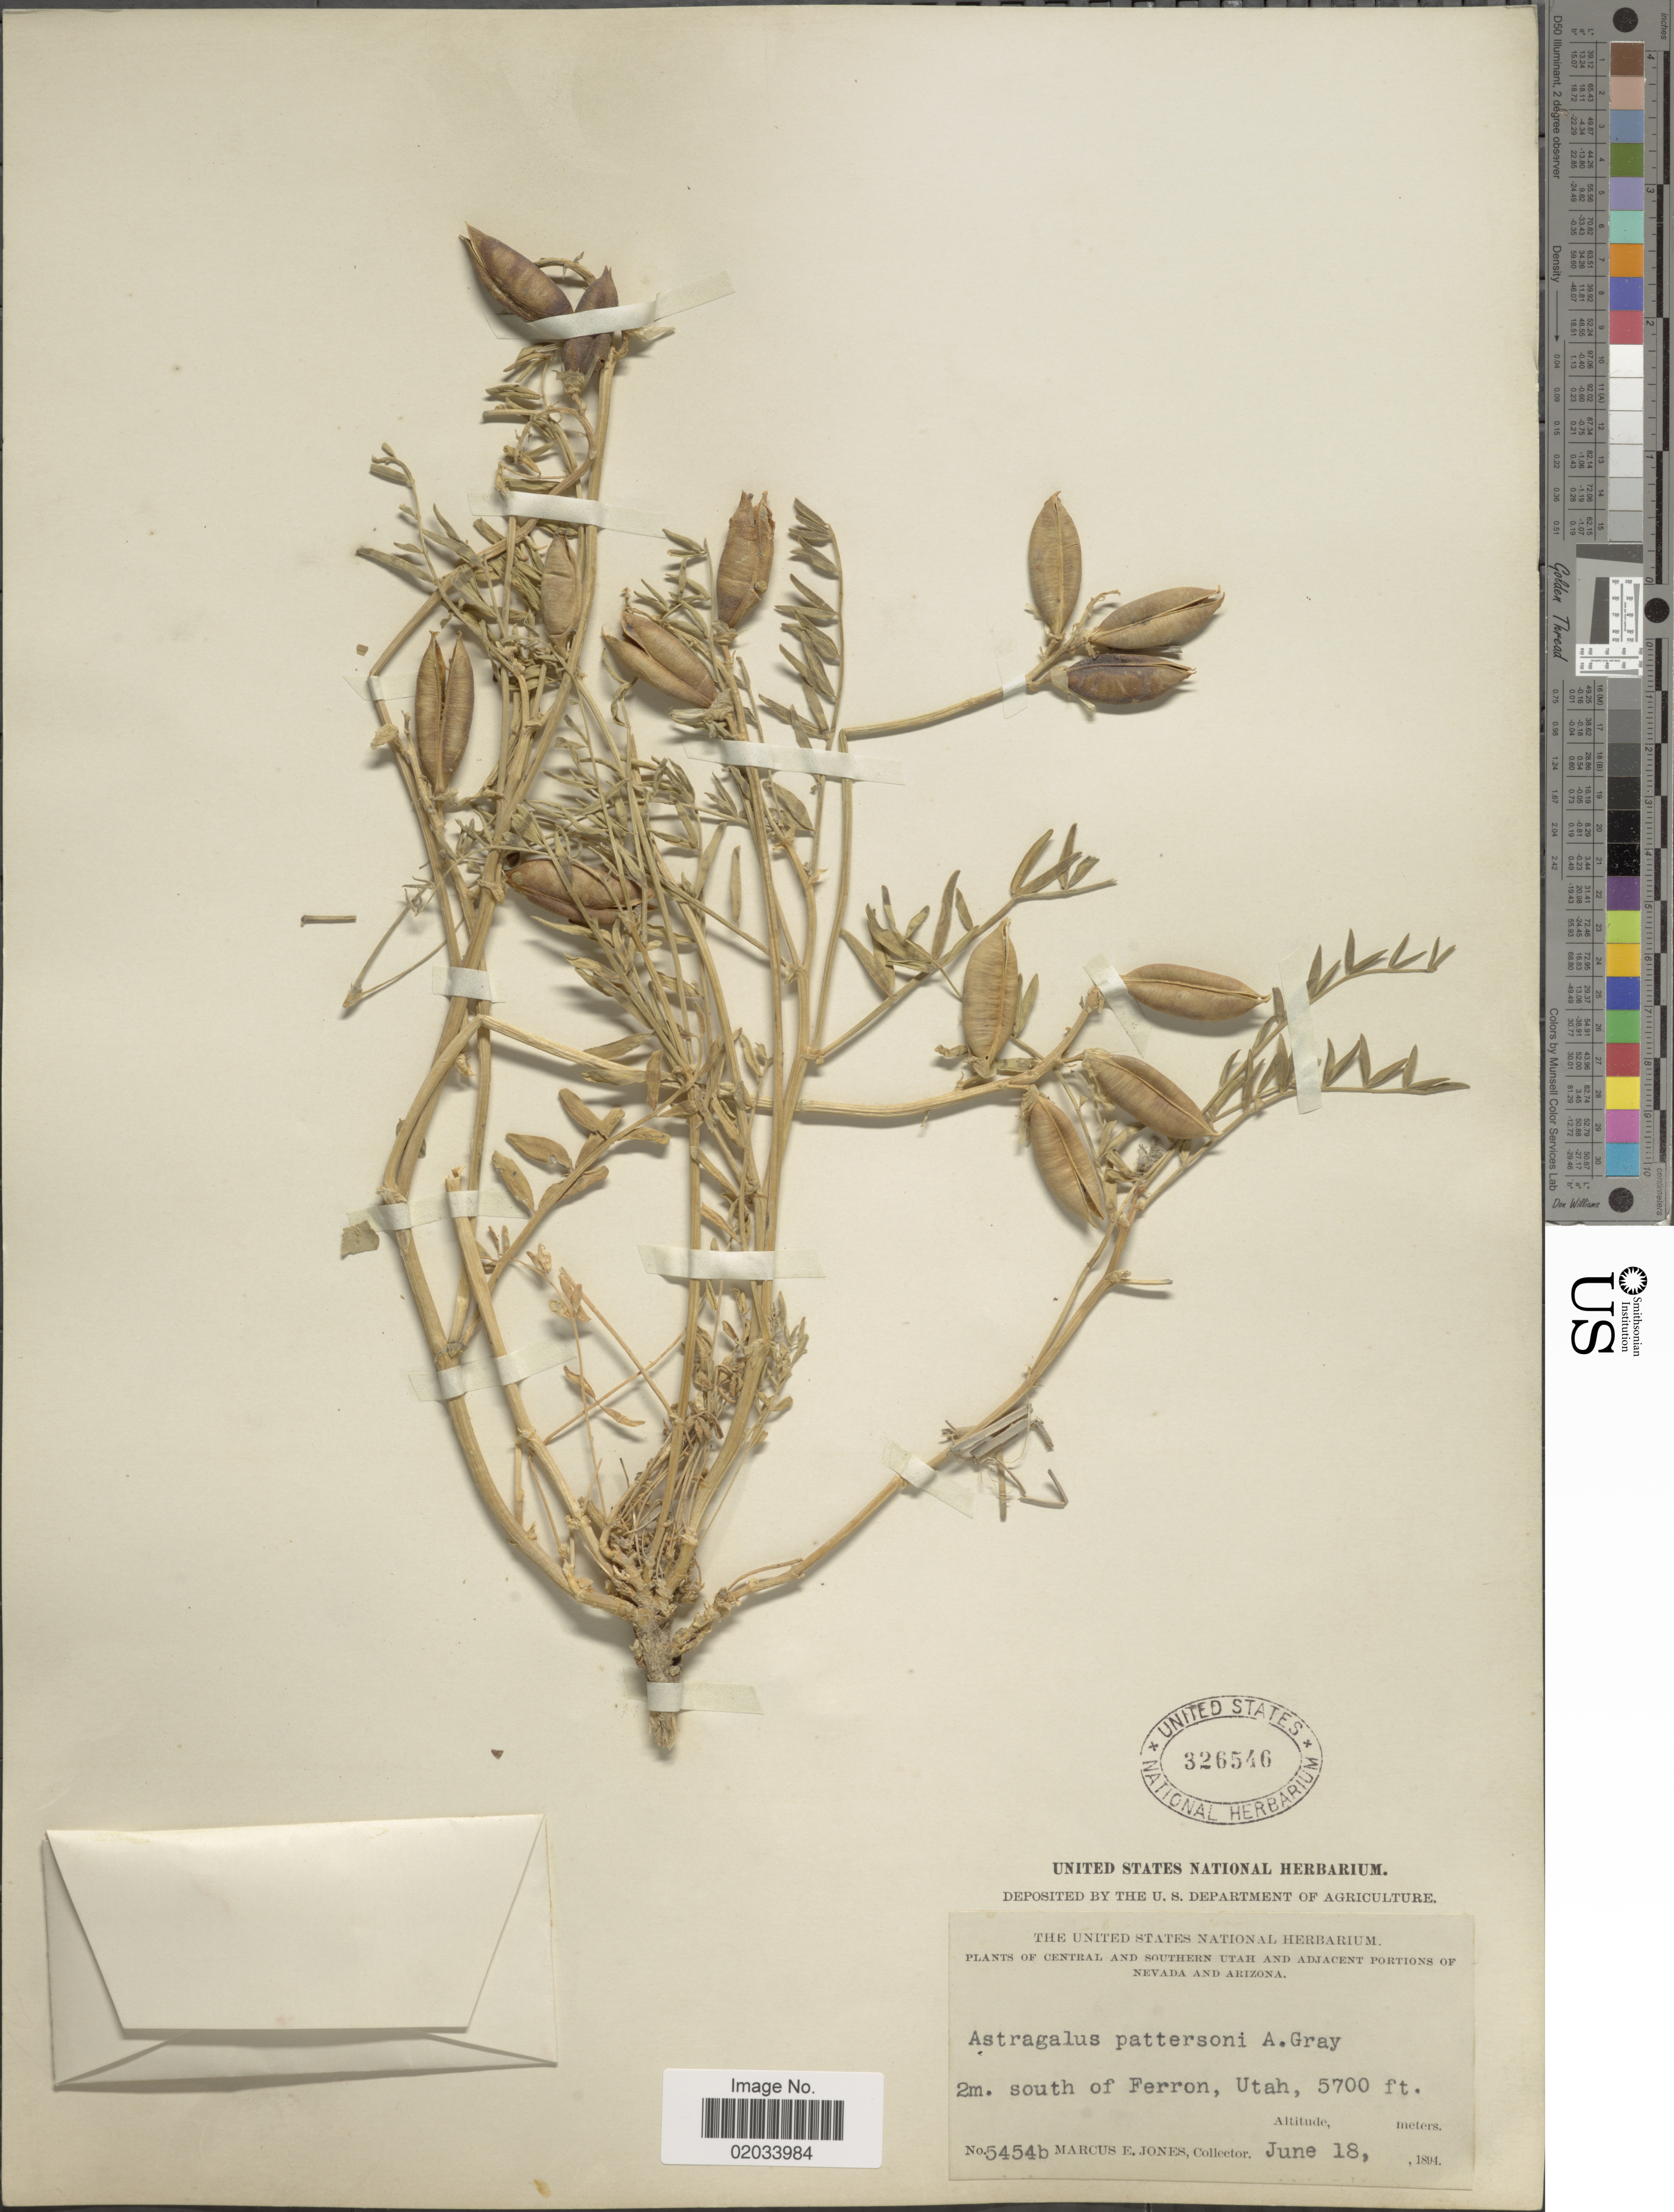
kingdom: Plantae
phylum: Tracheophyta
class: Magnoliopsida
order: Fabales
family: Fabaceae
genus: Astragalus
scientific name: Astragalus praelongus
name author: E. Sheld.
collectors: M. E. Jones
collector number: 5454b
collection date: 1894-06-18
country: United States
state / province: Utah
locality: Central and southern Utah. 2m south Ferron, Utah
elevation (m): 1737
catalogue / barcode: US 326546